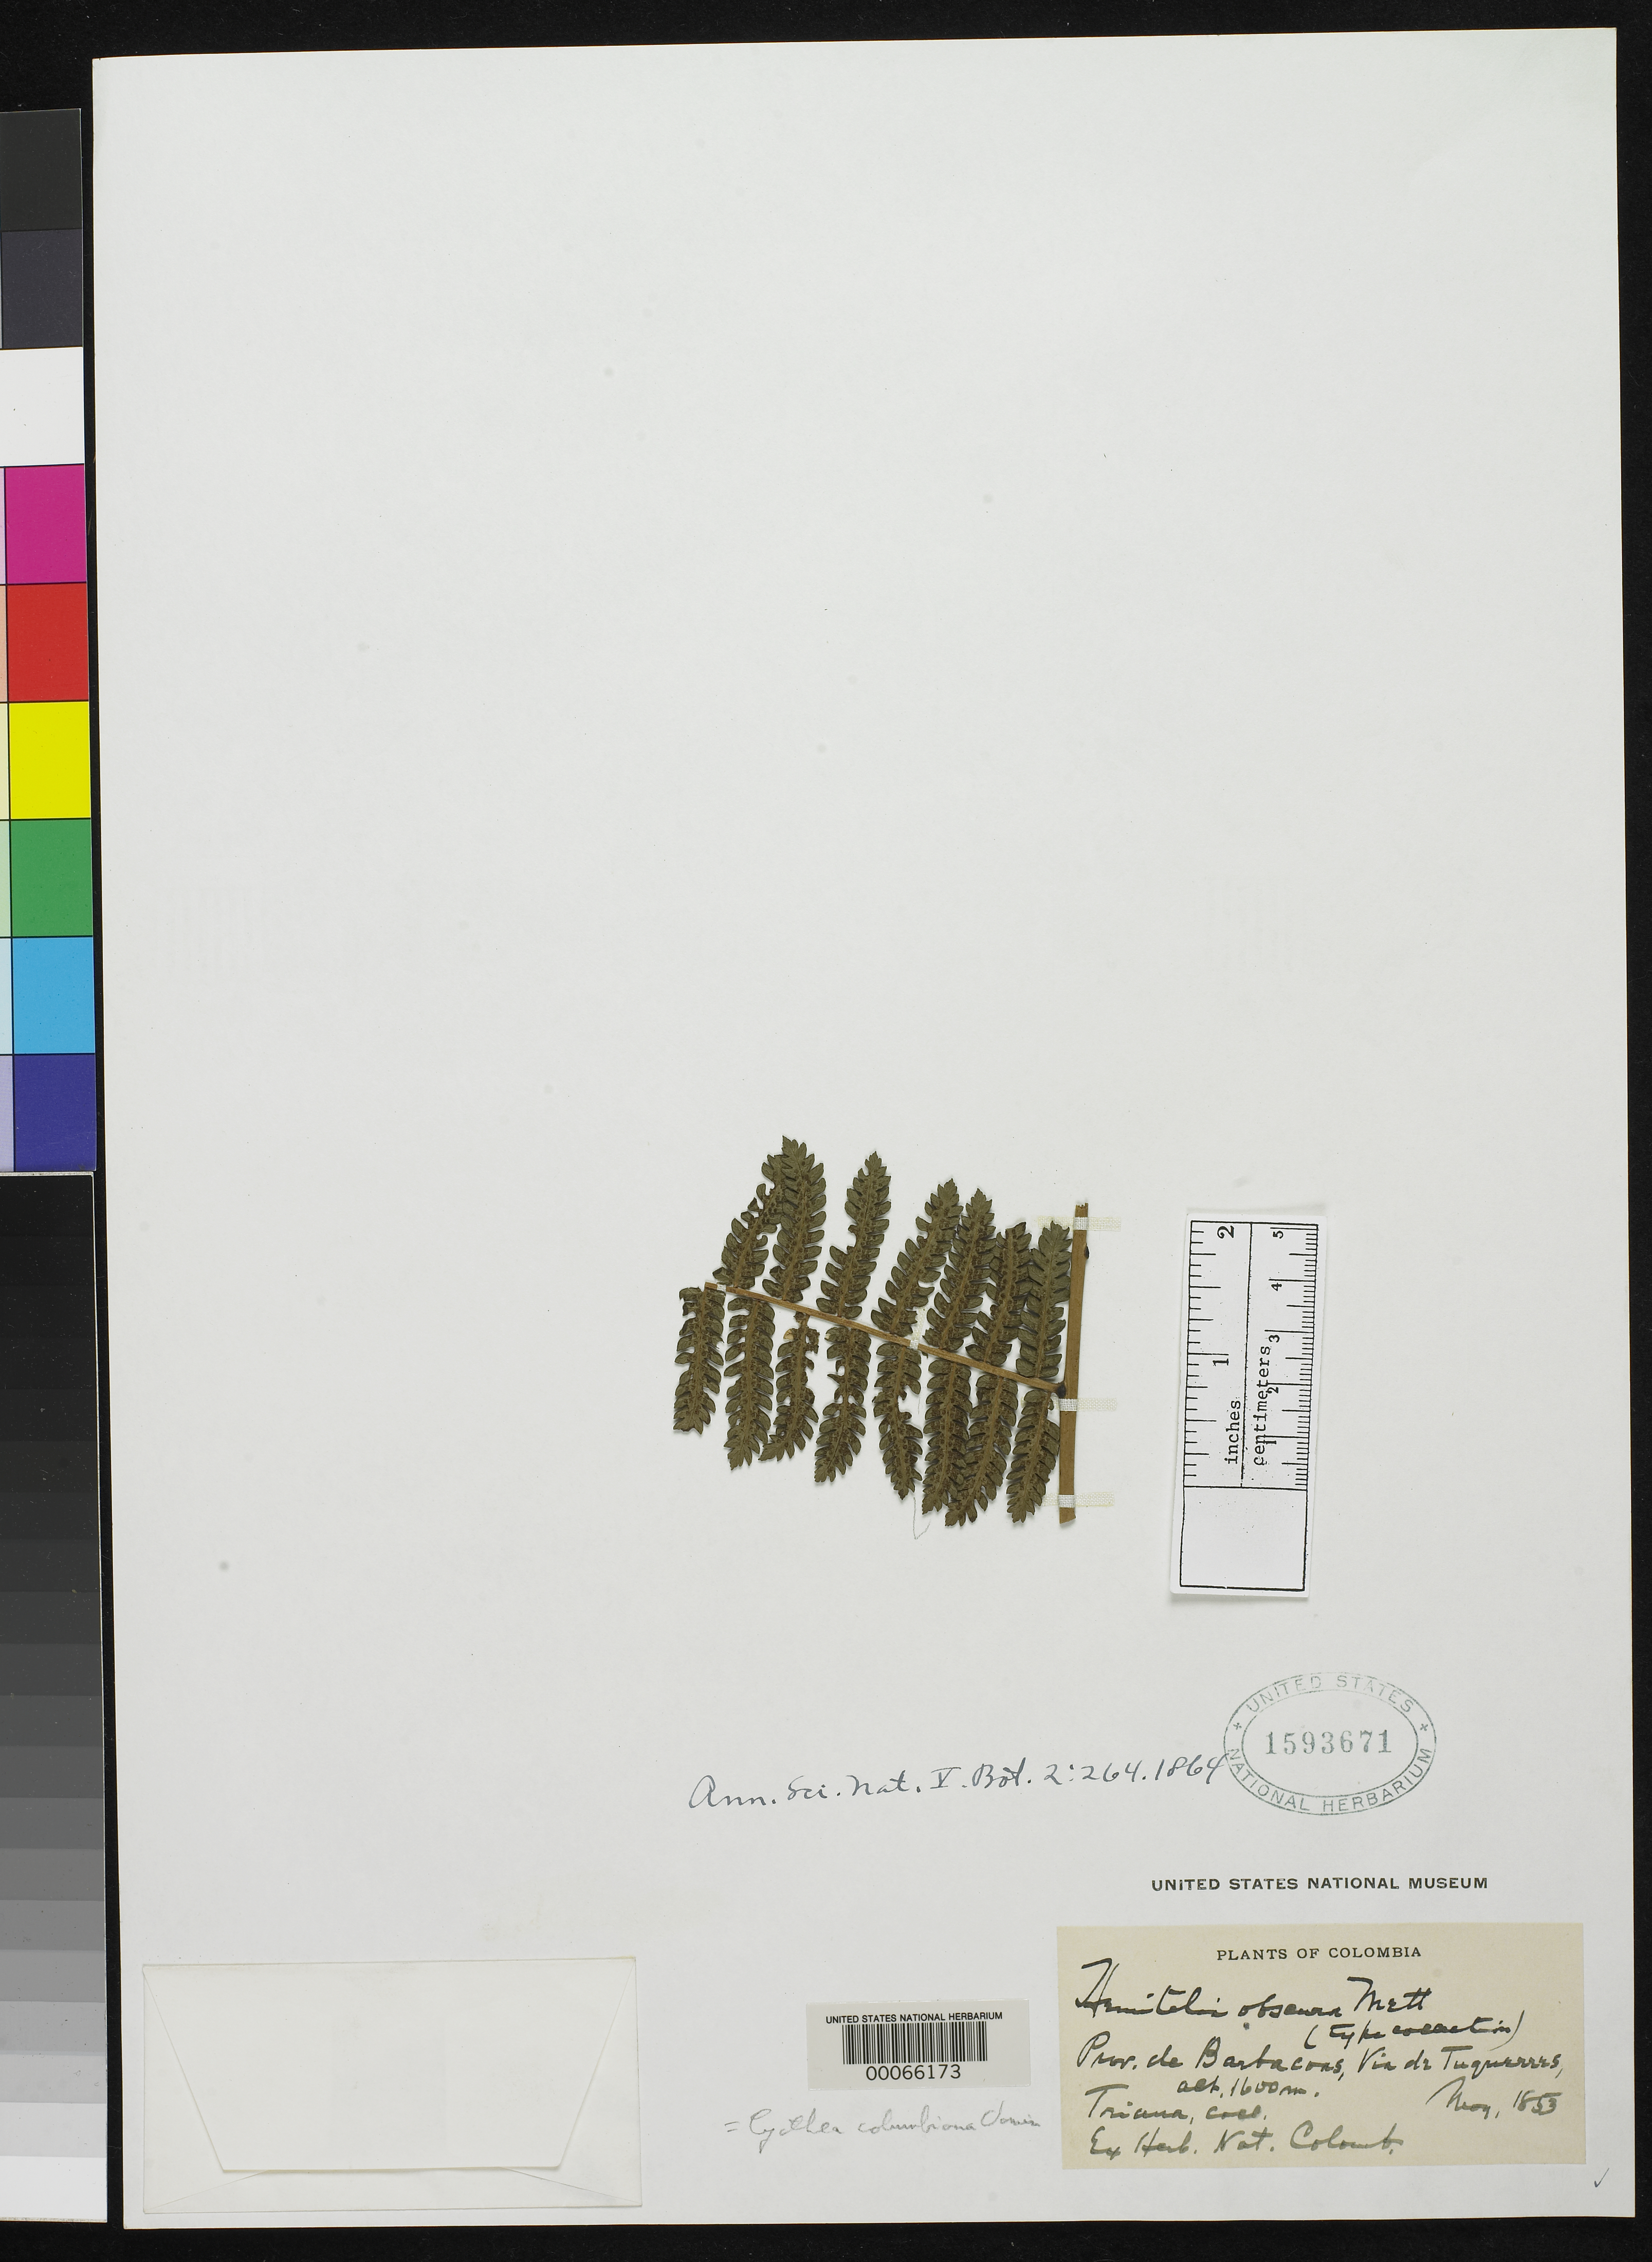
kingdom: Plantae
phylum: Tracheophyta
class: Polypodiopsida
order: Cyatheales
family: Cyatheaceae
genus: Hemitelia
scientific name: Hemitelia obscura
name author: Mett.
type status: Type Collection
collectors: J. J. Triana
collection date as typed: May 1853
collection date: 1853-05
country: Colombia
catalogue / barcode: US 1593671